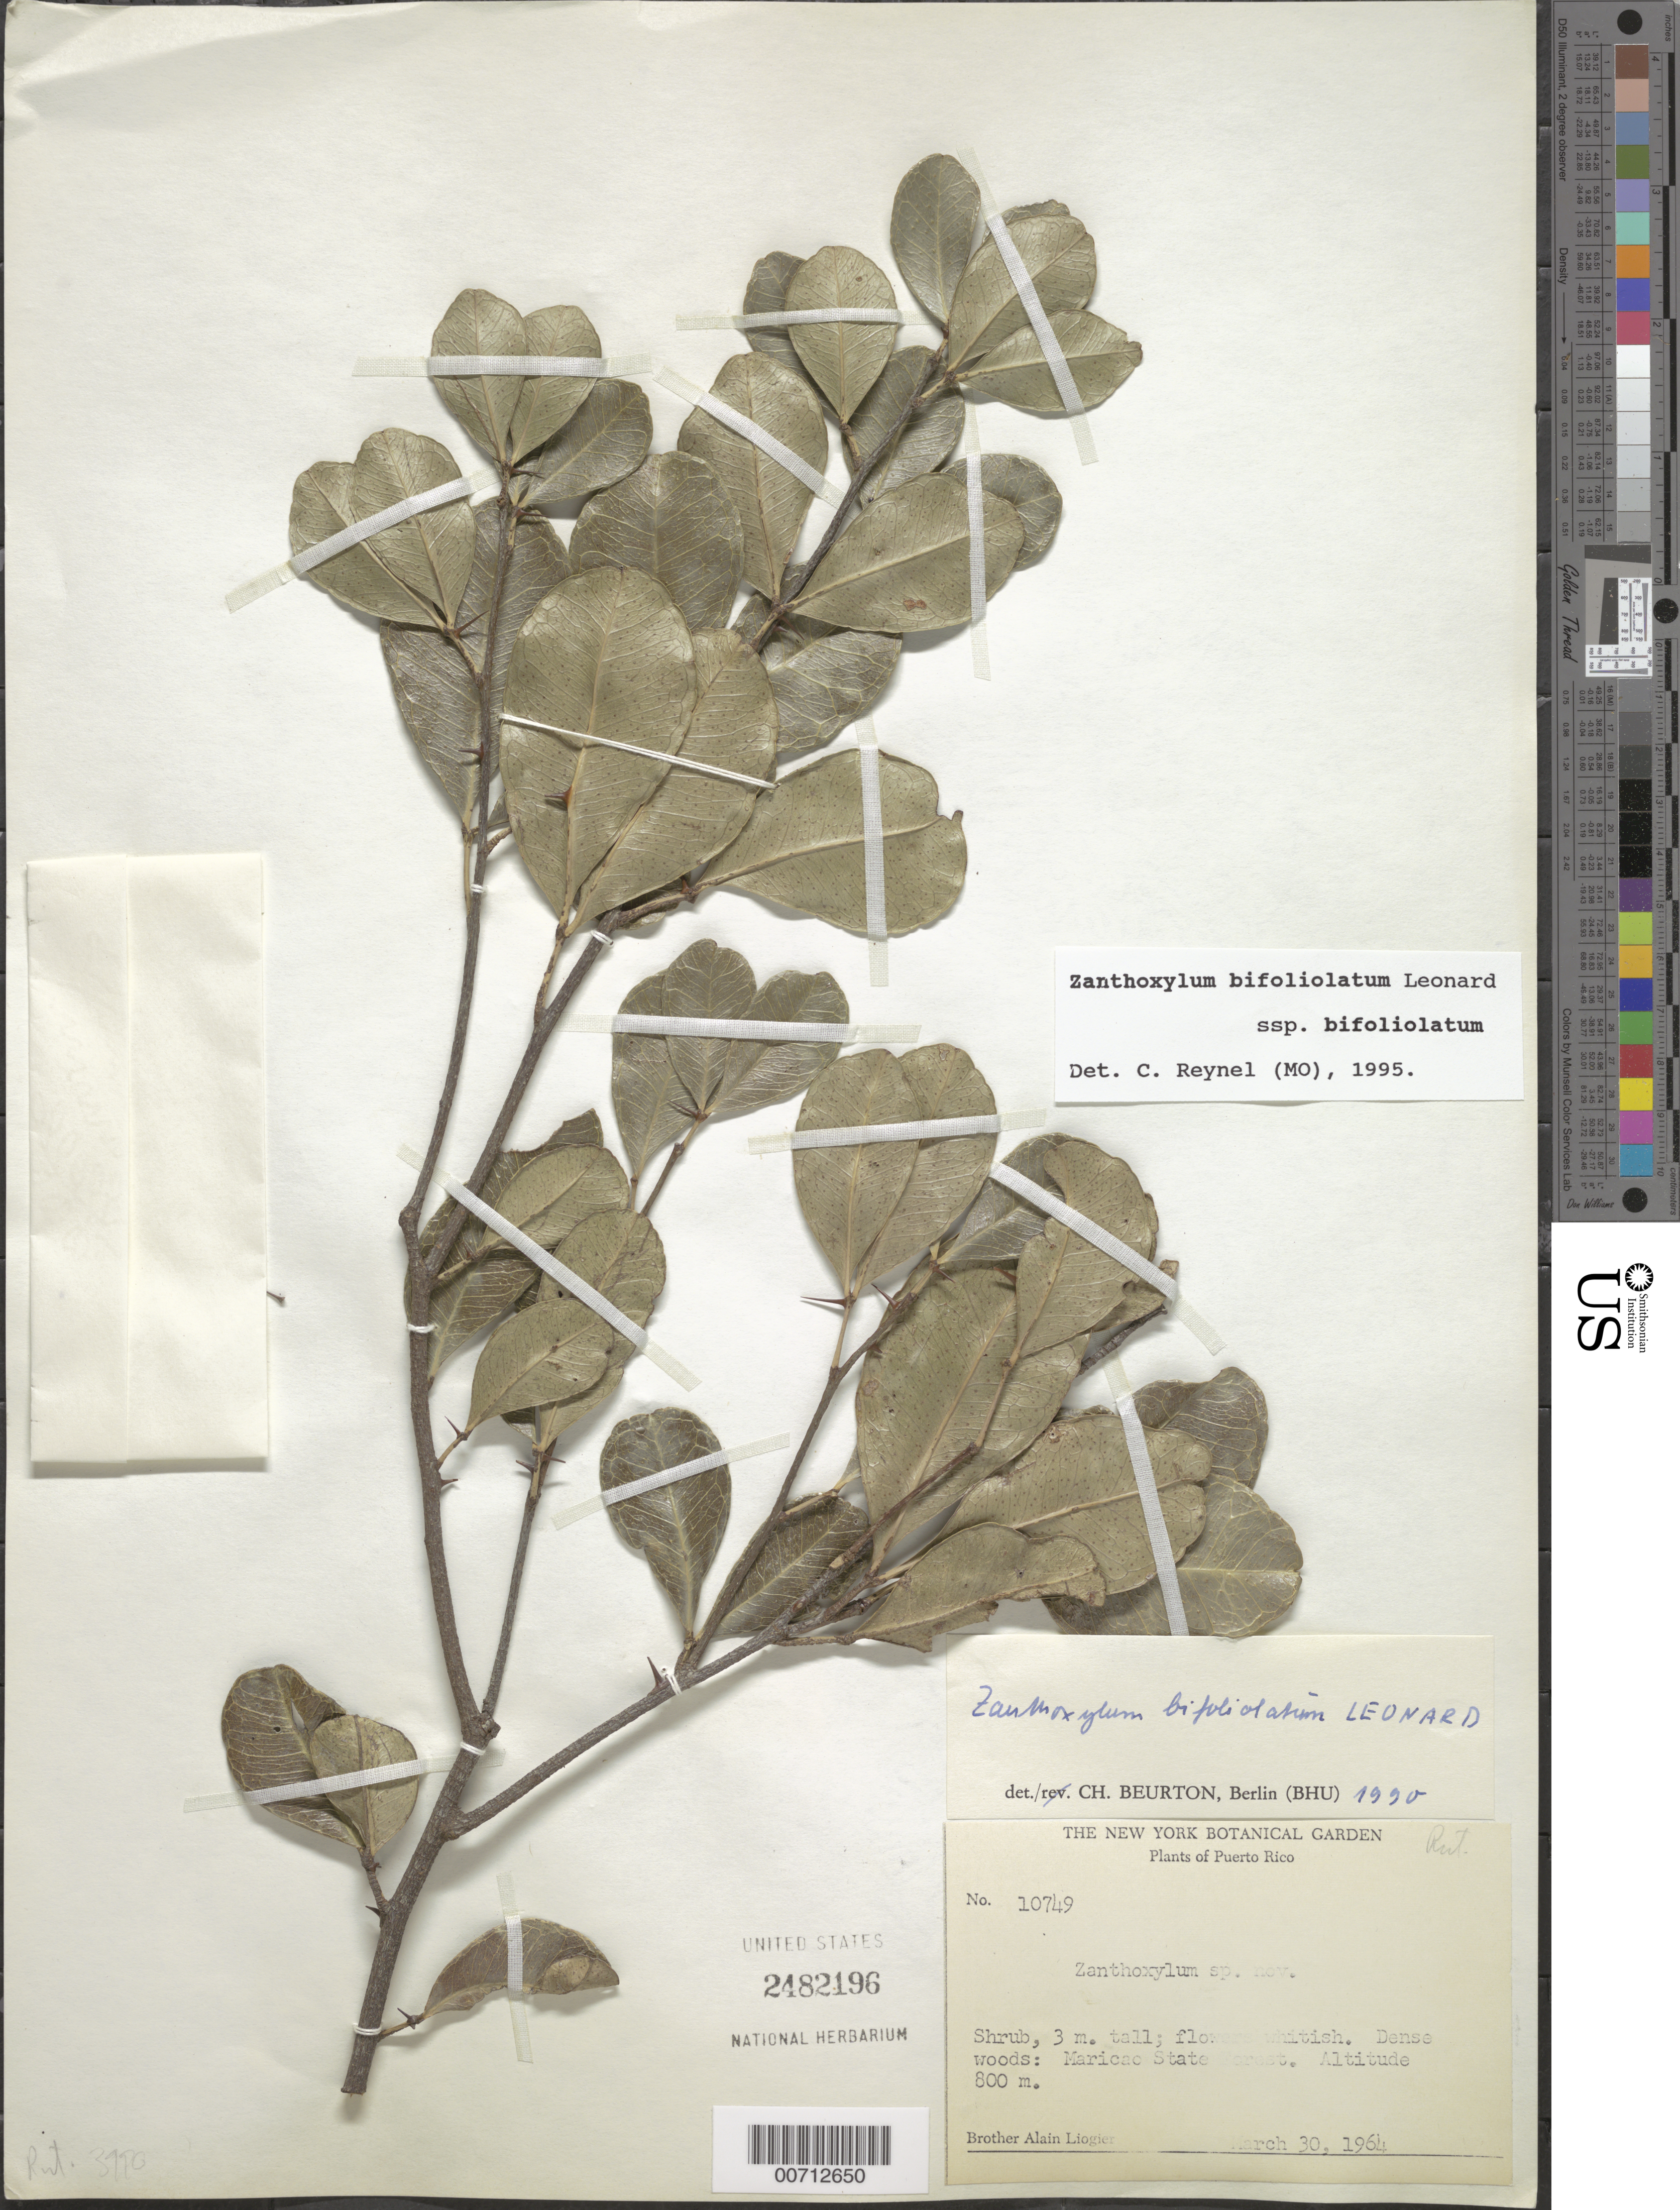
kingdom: Plantae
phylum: Tracheophyta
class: Magnoliopsida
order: Sapindales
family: Rutaceae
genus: Zanthoxylum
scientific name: Zanthoxylum bifoliolatum subsp. bifoliolatum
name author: Leonard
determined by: Reynel, Carlos A., (MO), Missouri Botanical Garden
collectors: A. H. Liogier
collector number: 10749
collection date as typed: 30 Mar 1964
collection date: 1964-03-30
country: Puerto Rico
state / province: Maricao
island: Greater Antilles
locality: Maricao State Forest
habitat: Dense woods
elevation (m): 800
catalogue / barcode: US 2482196